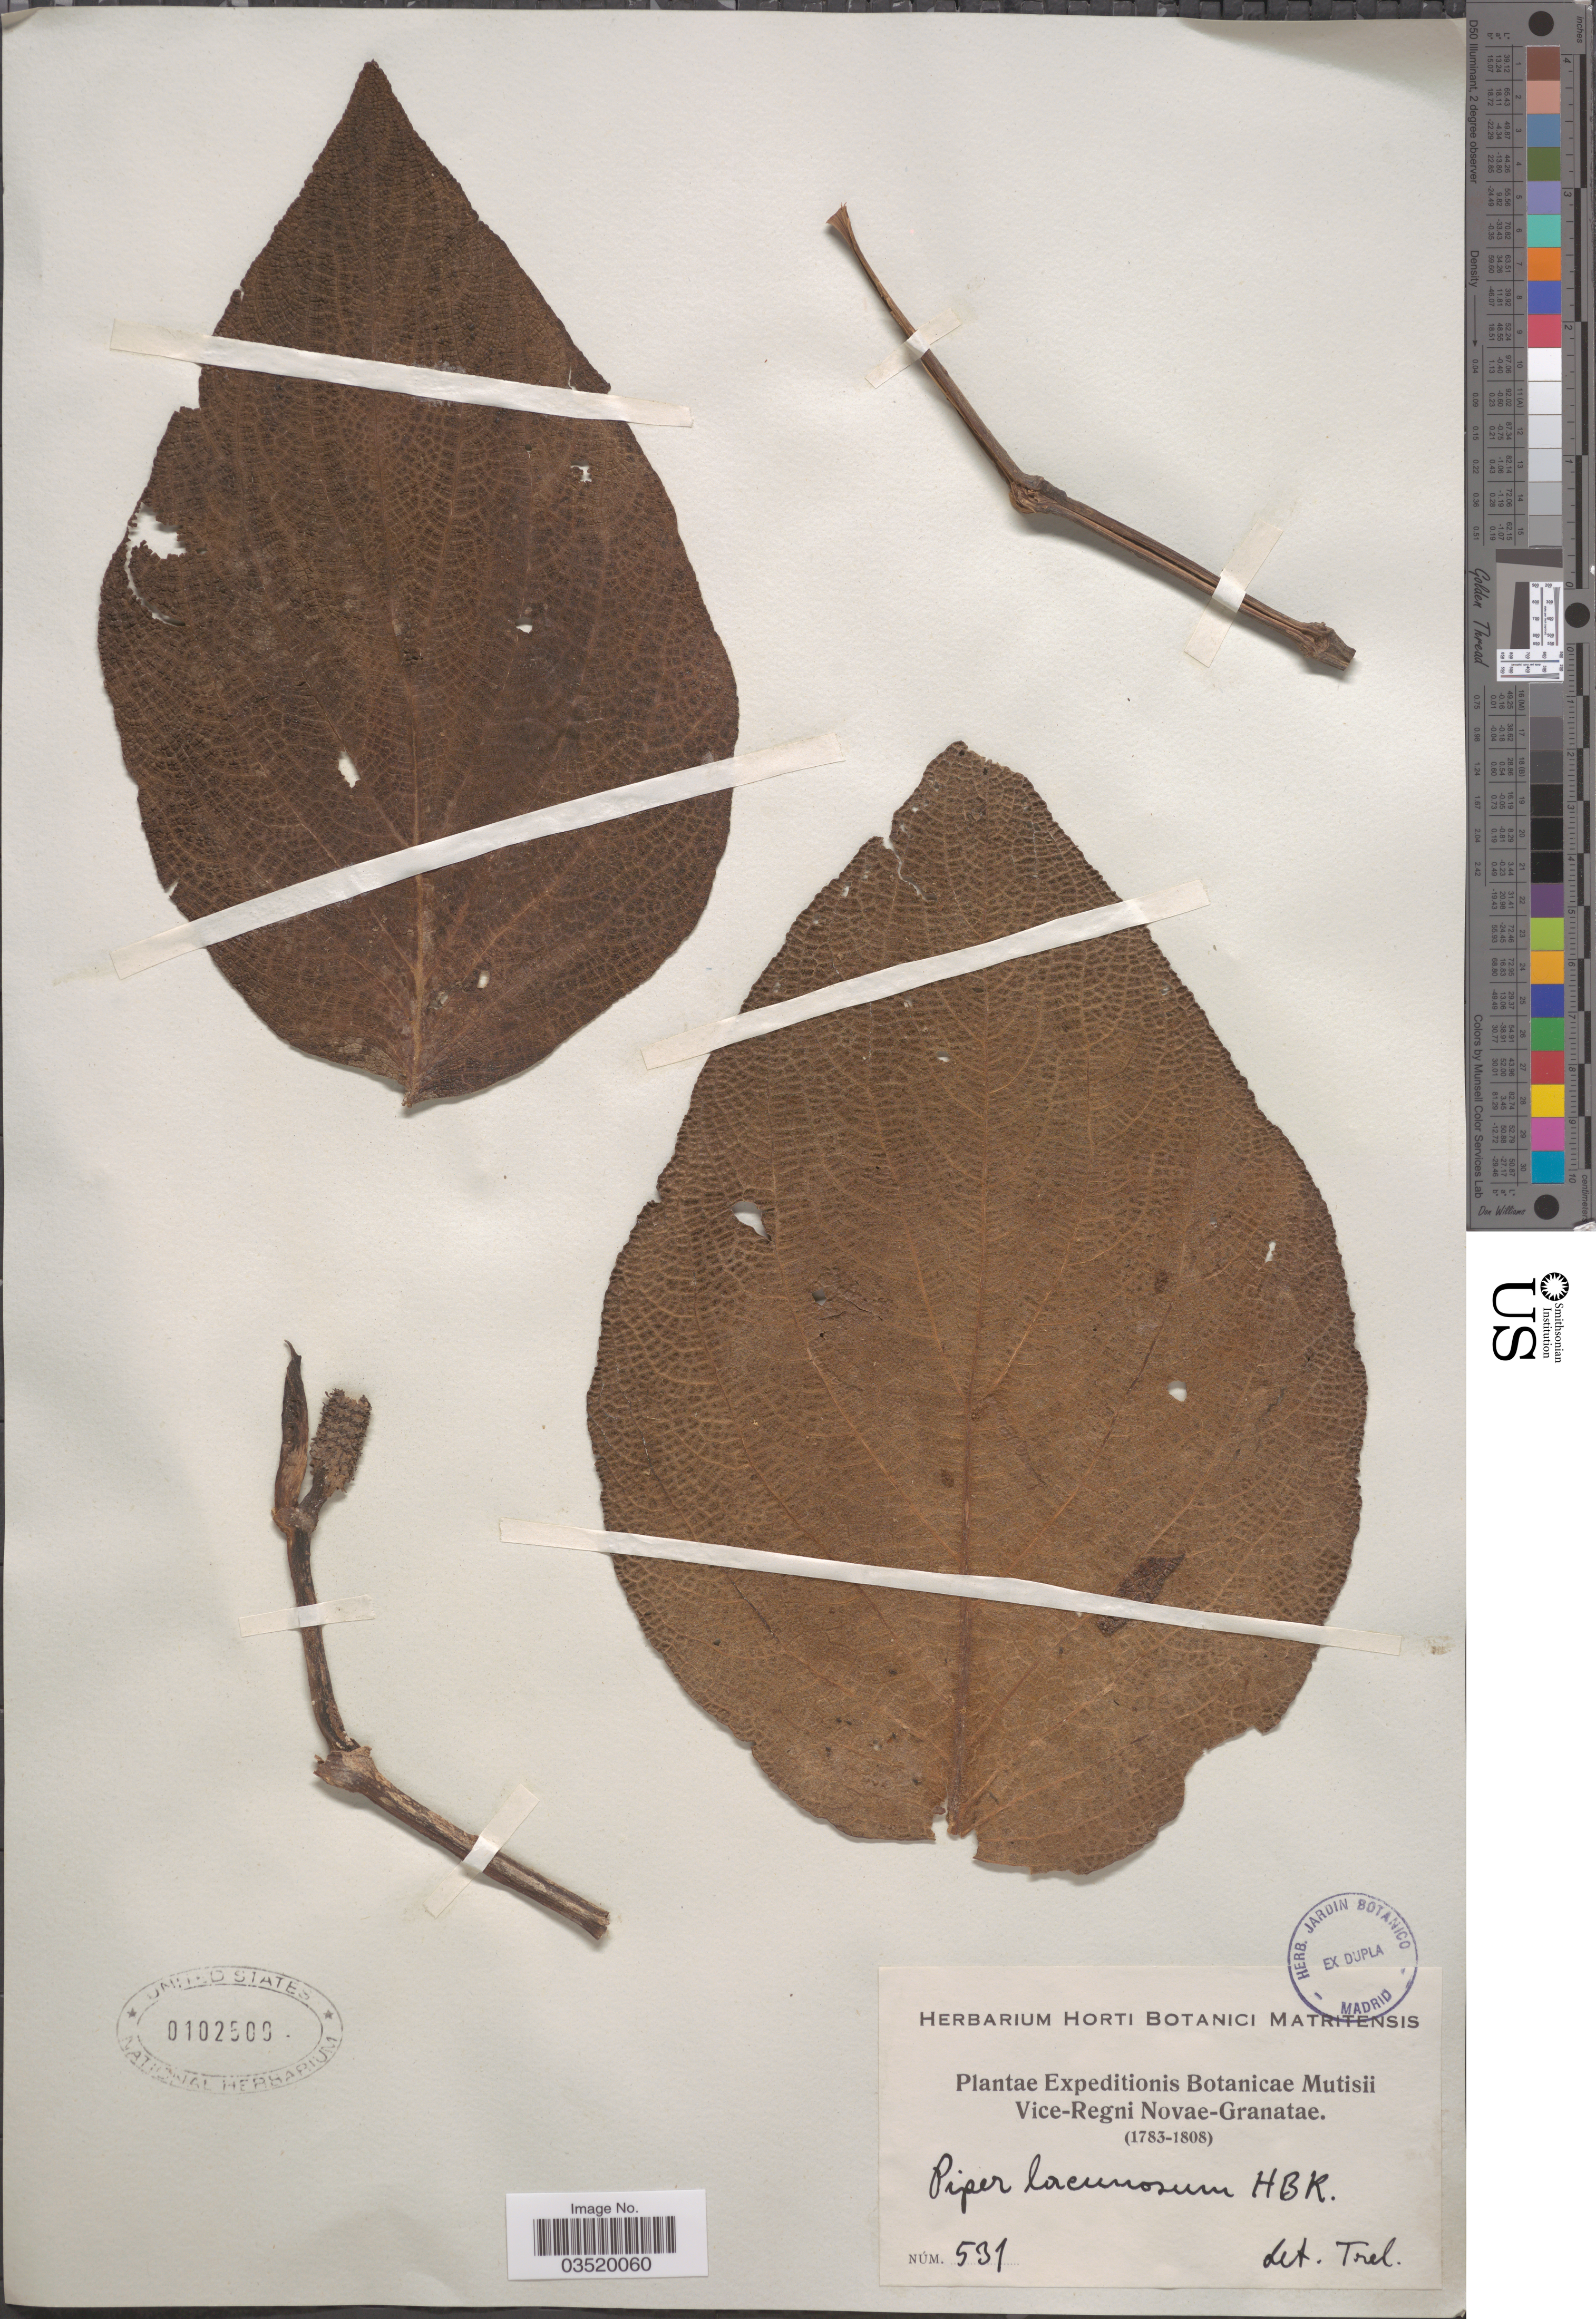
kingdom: Plantae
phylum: Tracheophyta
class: Magnoliopsida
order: Piperales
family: Piperaceae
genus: Piper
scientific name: Piper lacunosum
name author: Kunth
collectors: Expeditions Botanicae Mutisii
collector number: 531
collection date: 1783/1808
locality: Vice-Regni Novae-Granatae.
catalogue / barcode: US 102509